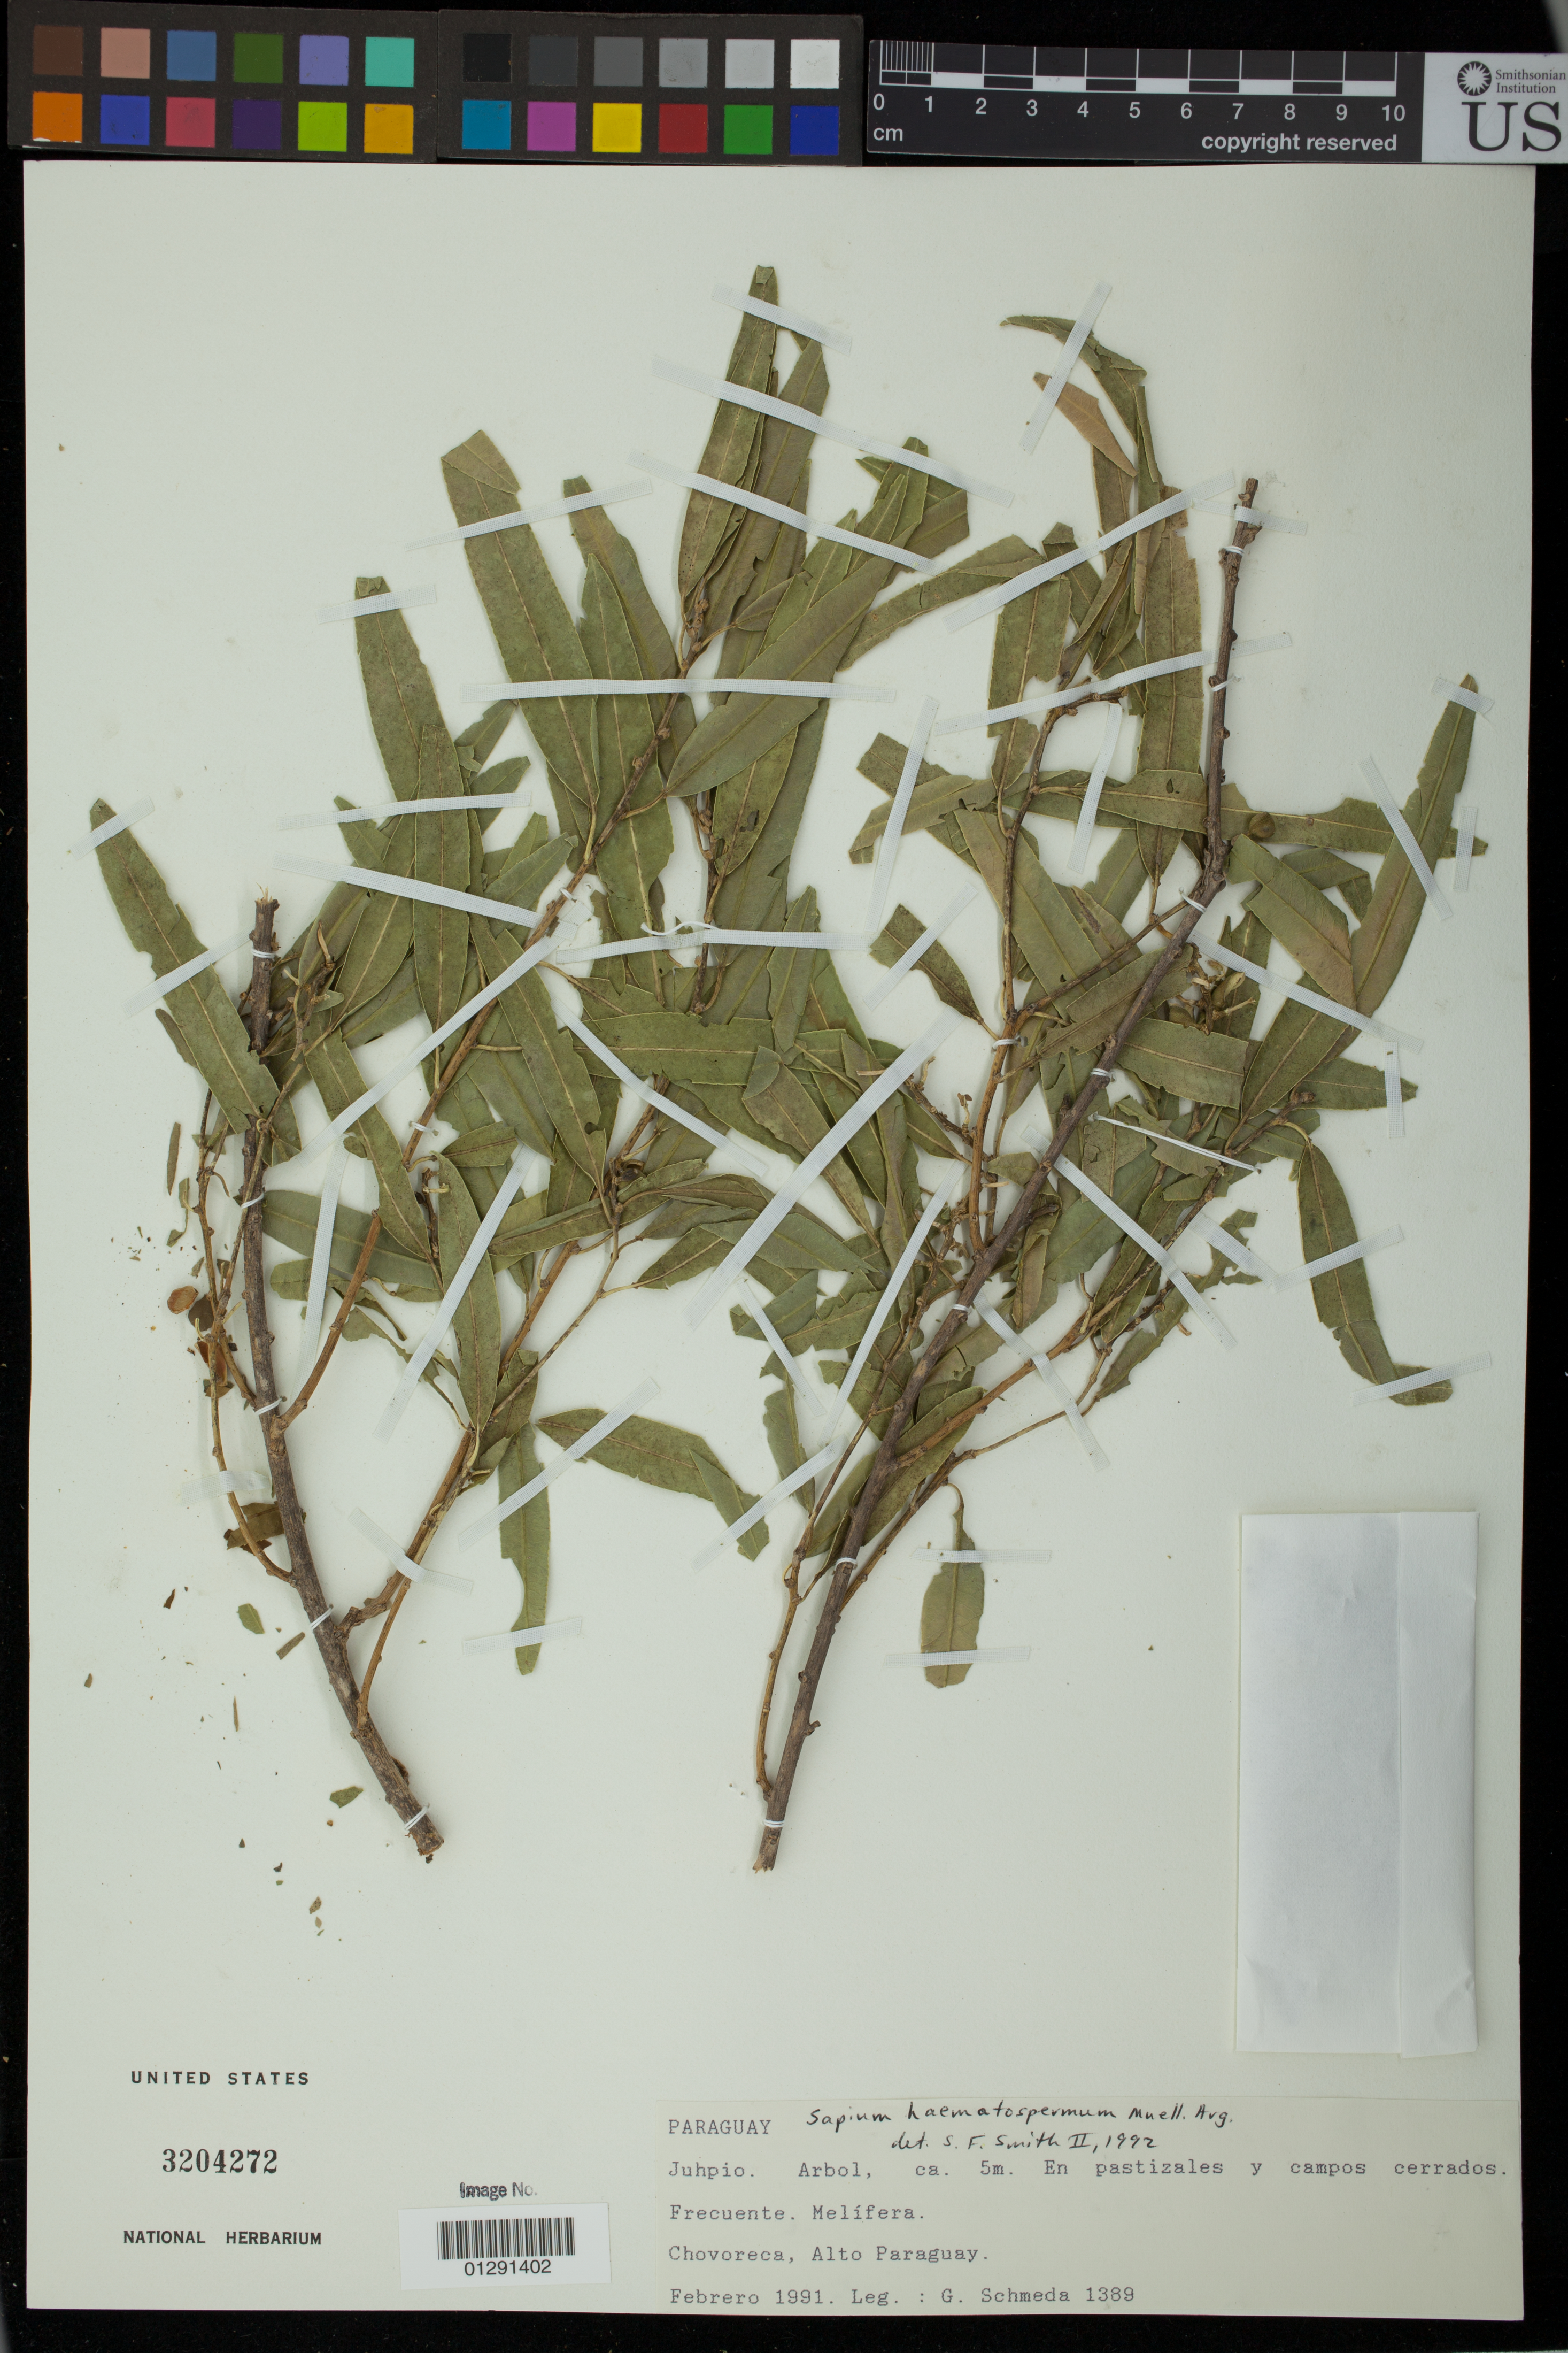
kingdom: Plantae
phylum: Tracheophyta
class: Magnoliopsida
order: Malpighiales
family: Euphorbiaceae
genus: Sapium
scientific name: Sapium haematospermum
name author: Müll. Arg.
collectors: G. Schmeda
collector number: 1389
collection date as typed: Feb 1991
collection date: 1991-02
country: Paraguay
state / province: Alto Paraguay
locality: Chovoreca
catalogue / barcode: US 3204272